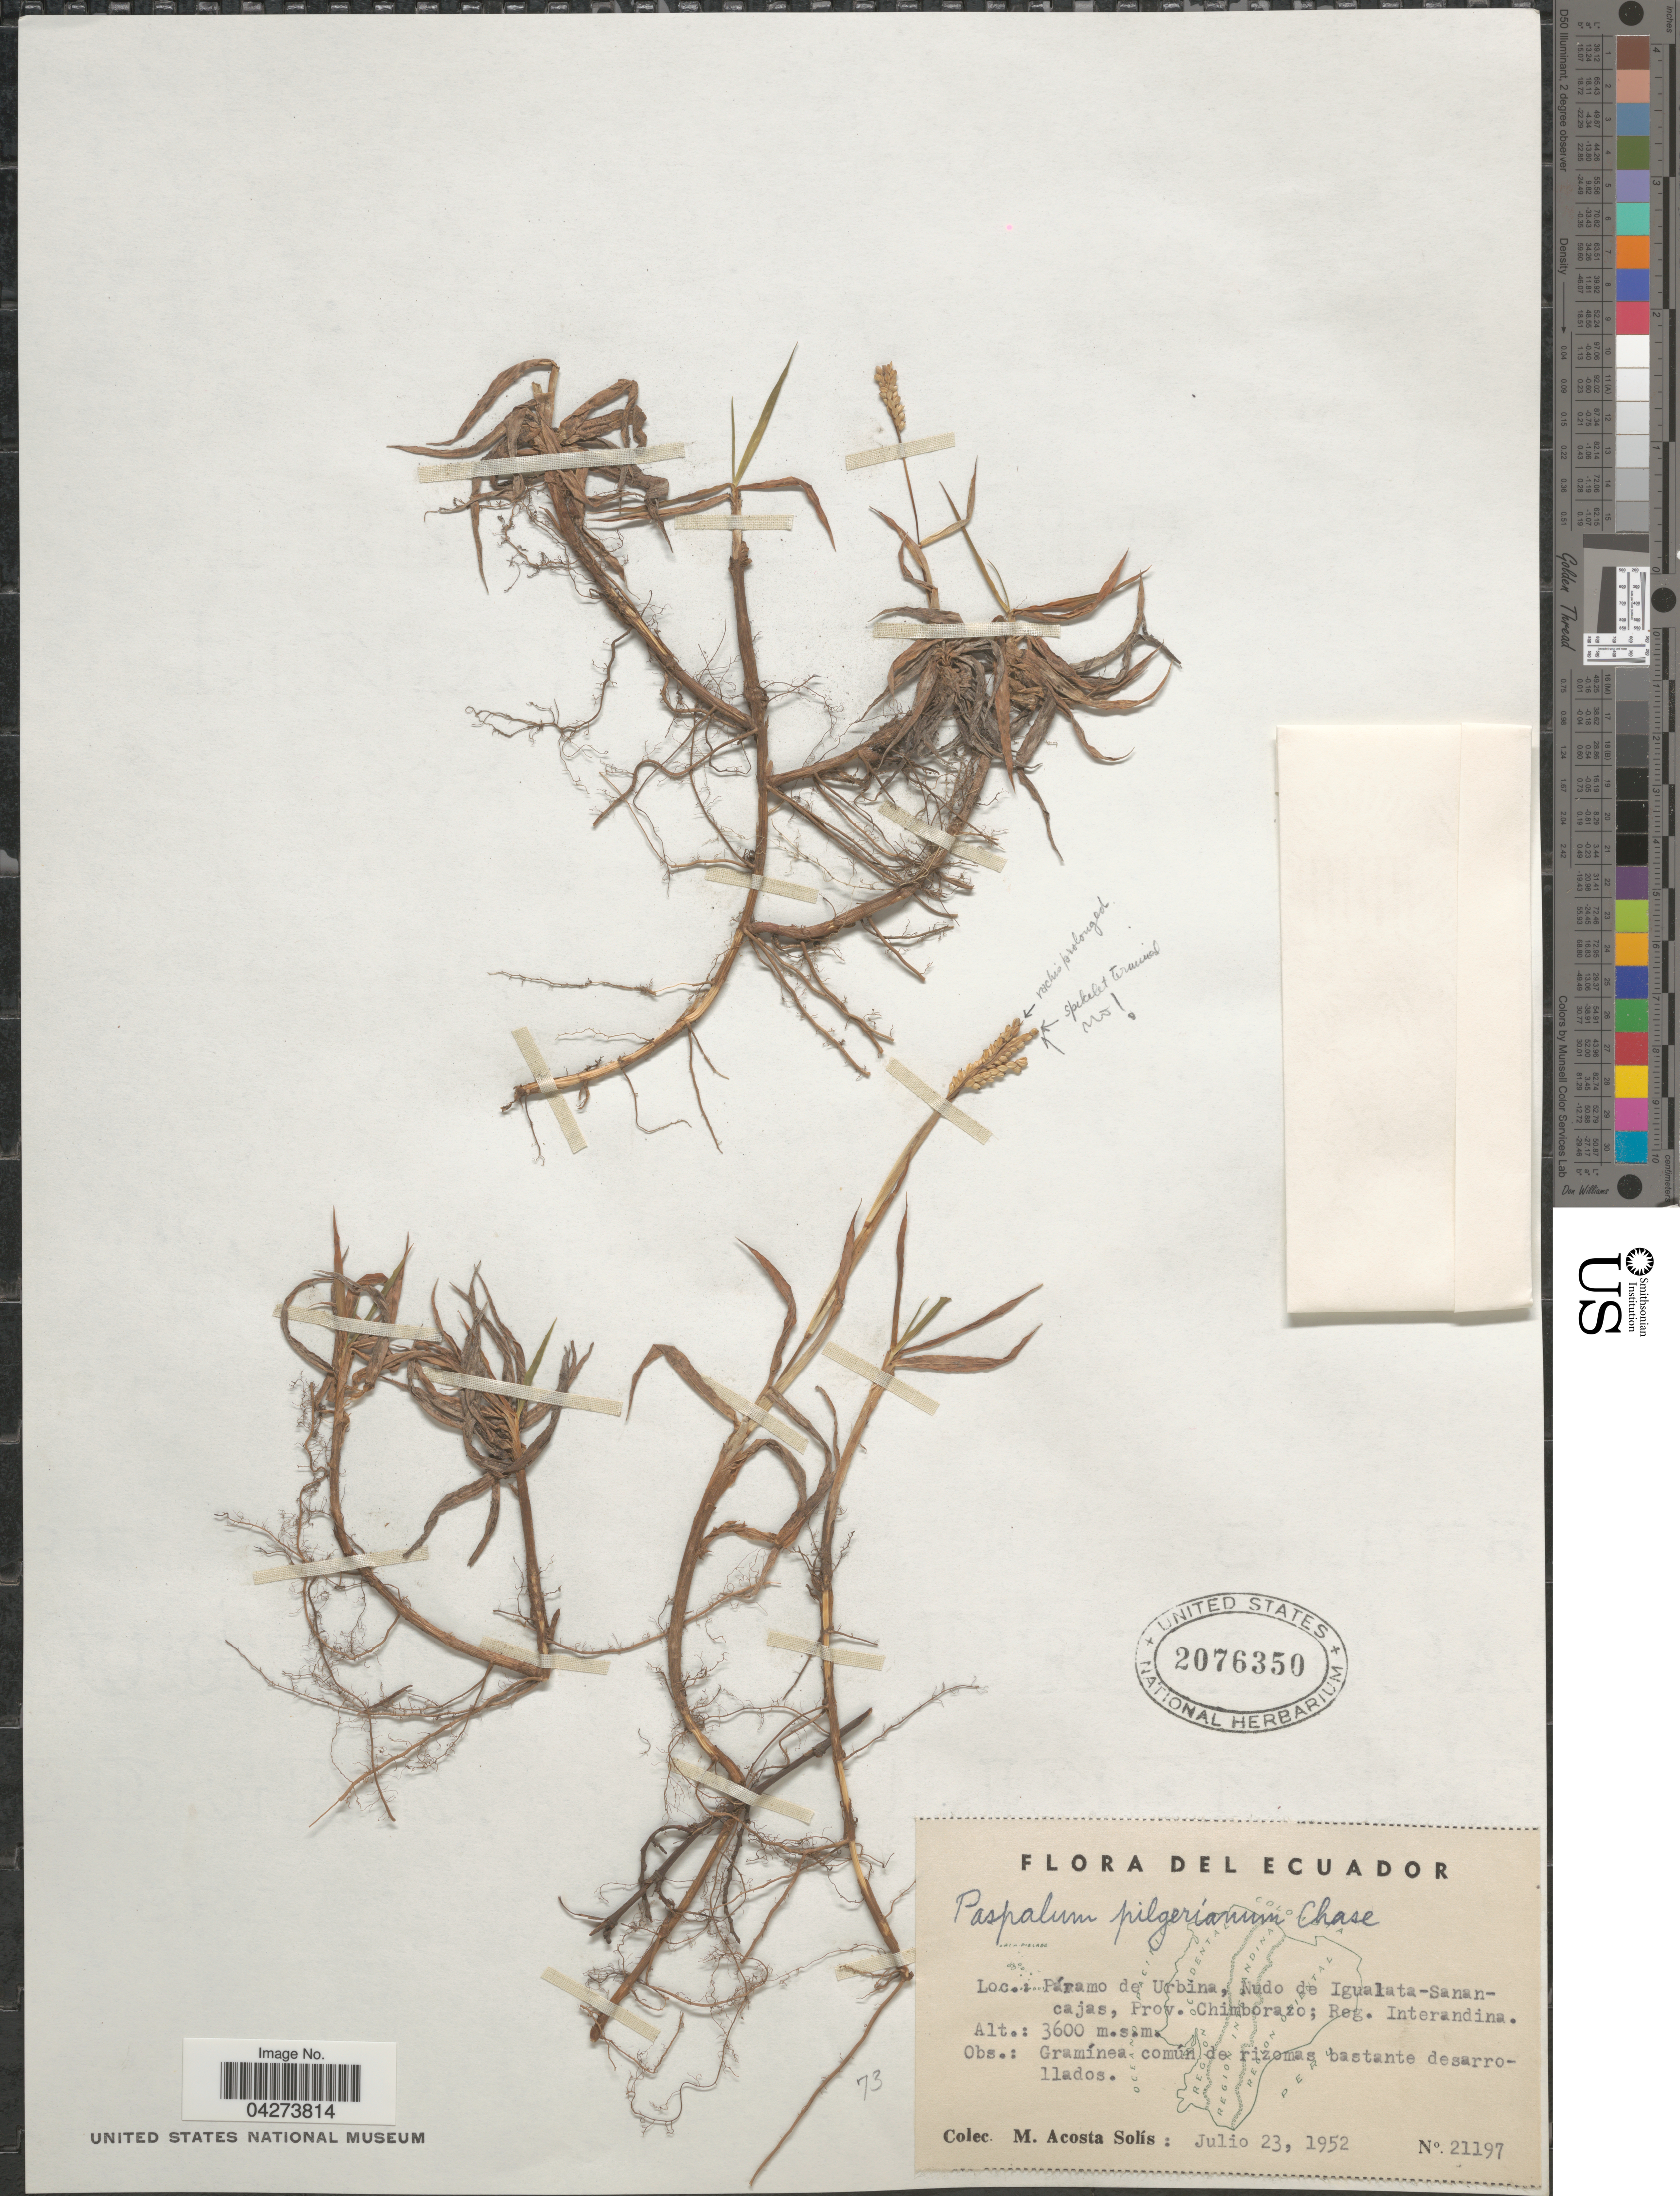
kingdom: Plantae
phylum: Tracheophyta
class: Liliopsida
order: Poales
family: Poaceae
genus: Paspalum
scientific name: Paspalum pilgerianum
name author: Chase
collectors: M. Acosta Solis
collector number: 21197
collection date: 1952-07-23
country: Ecuador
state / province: Chimborazo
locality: Páramo de Urbina, Nudo de Igualata - Sanancajas, Prov. Chimborazo; Reg. Interandina.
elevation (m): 3600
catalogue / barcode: US 2076350